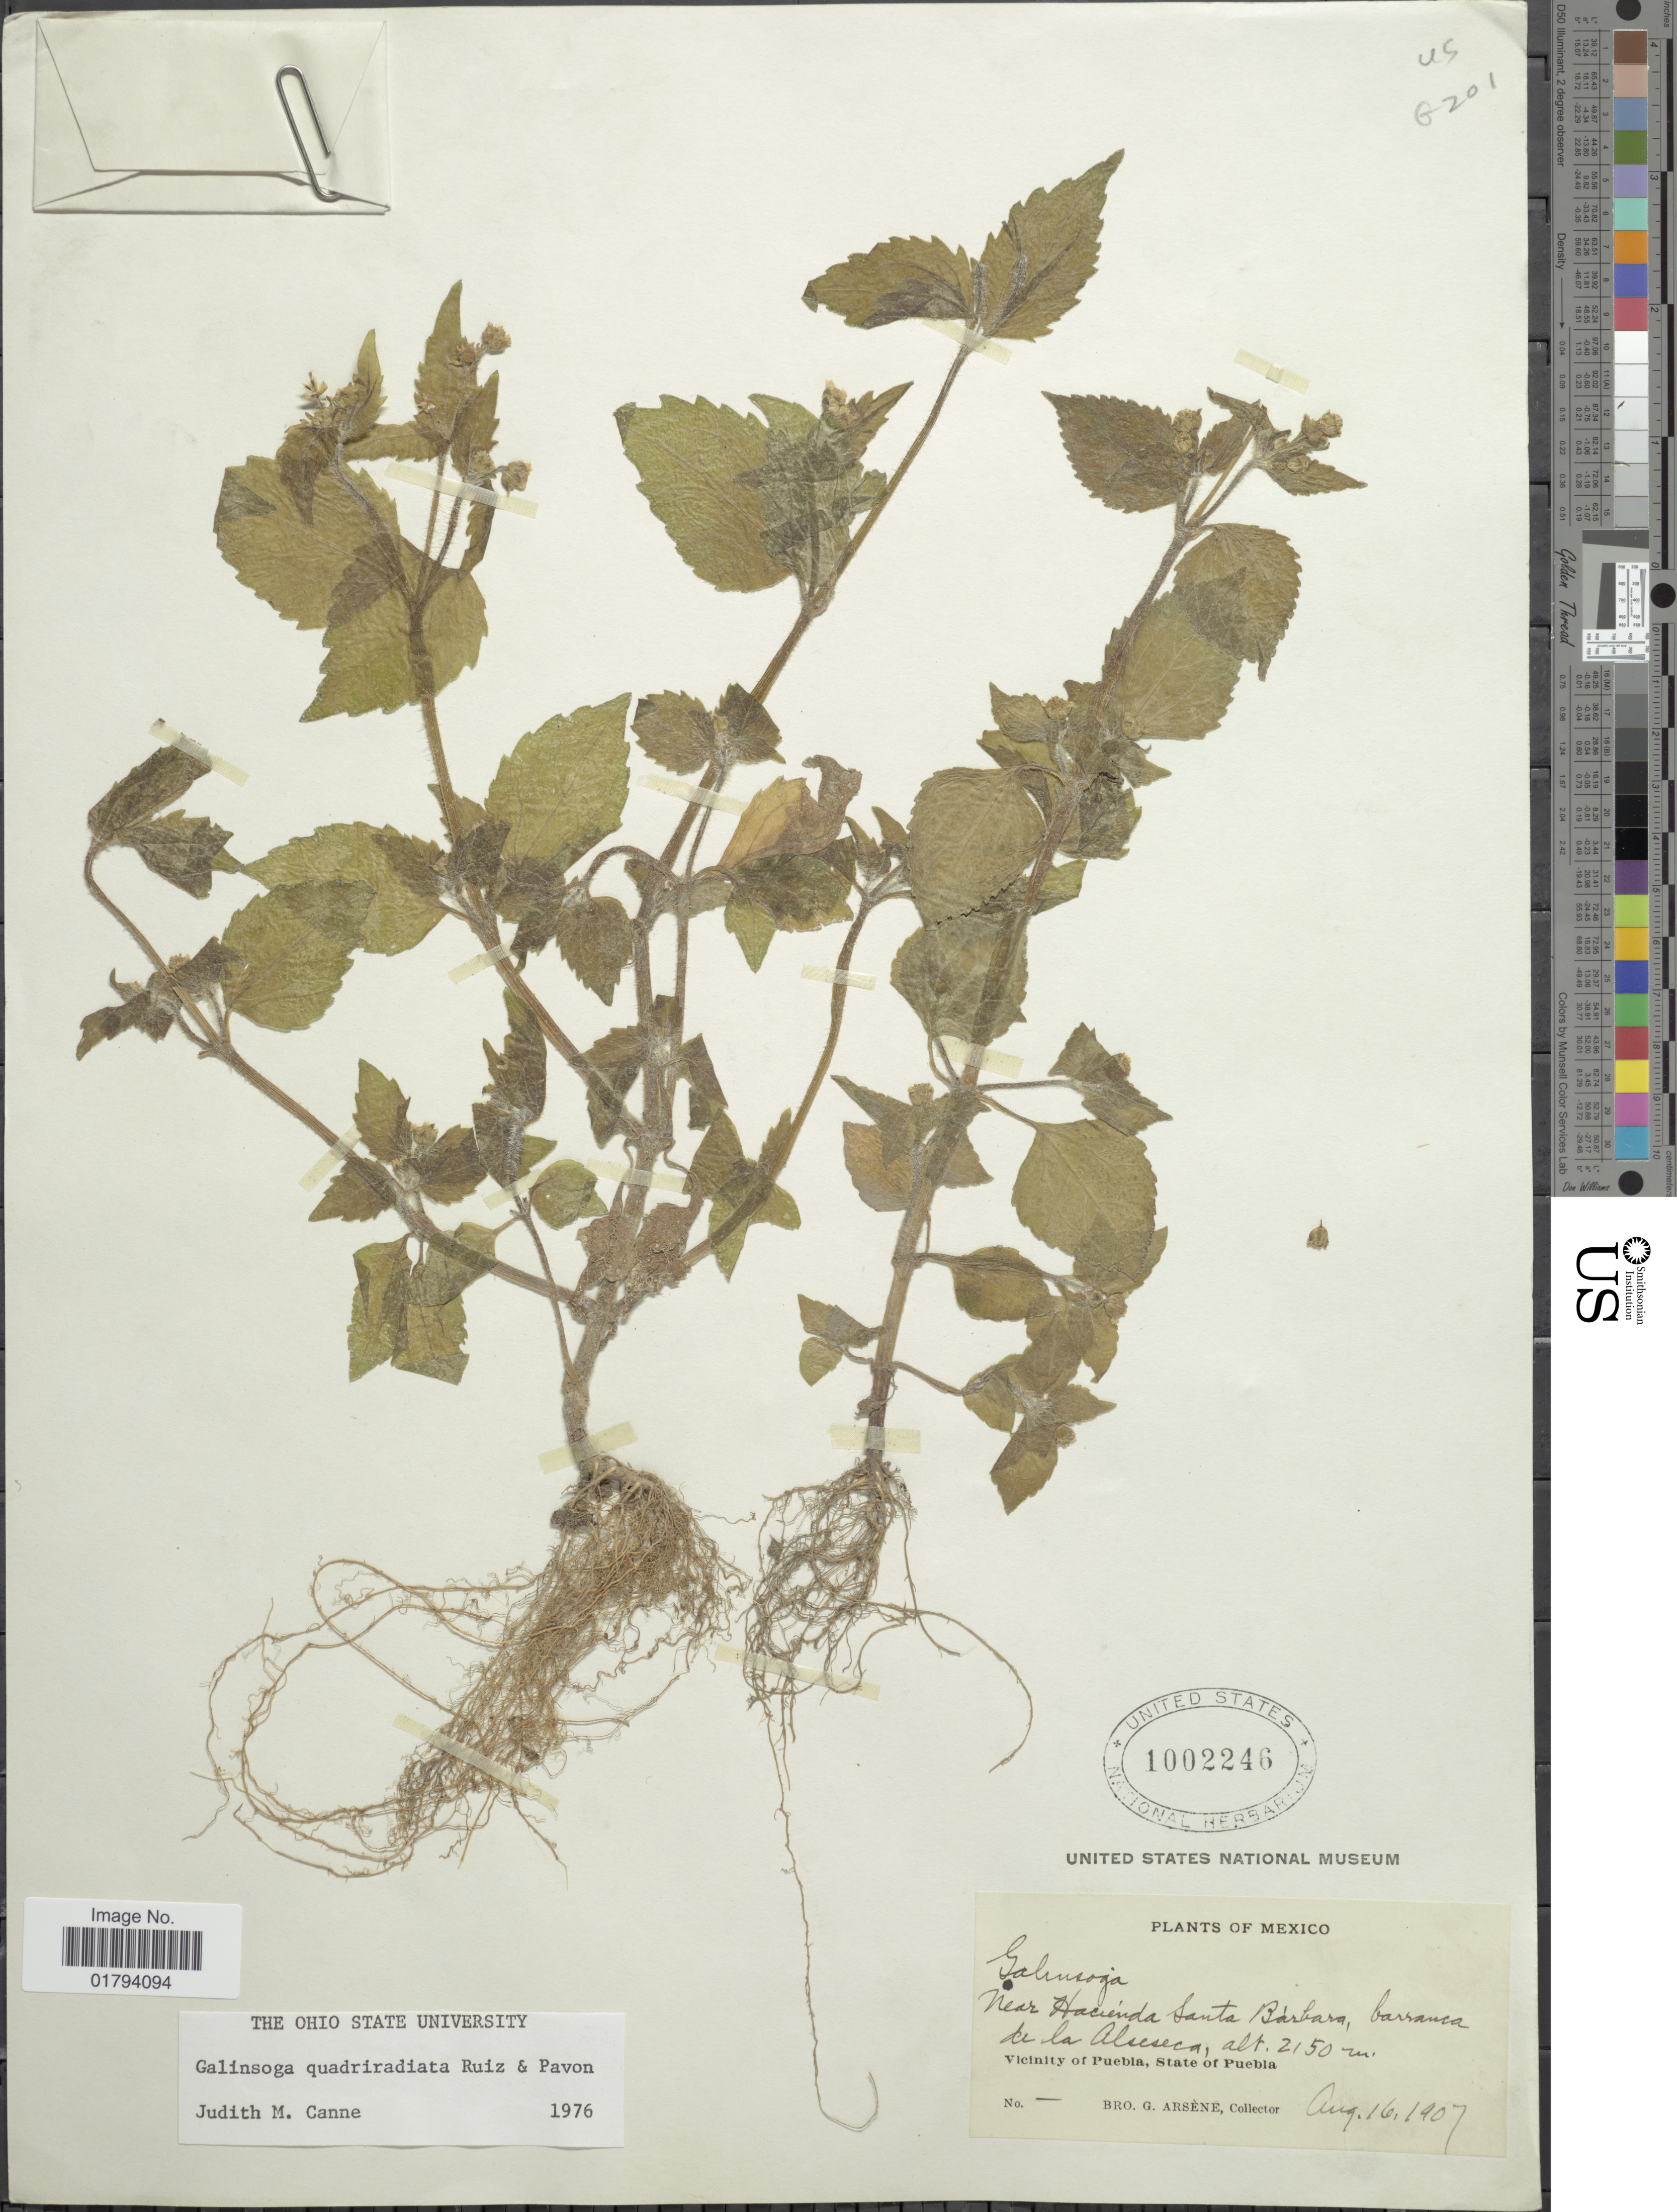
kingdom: Plantae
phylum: Tracheophyta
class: Magnoliopsida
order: Asterales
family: Asteraceae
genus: Galinsoga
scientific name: Galinsoga quadriradiata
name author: Ruiz & Pav.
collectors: Bro. G. Arsène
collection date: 1907-08-16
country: Mexico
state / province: Puebla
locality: Near Hacienda Santa Barbara, barranca de la Alseseca, vicinity of Puebla.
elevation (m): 2150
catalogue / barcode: US 1002246